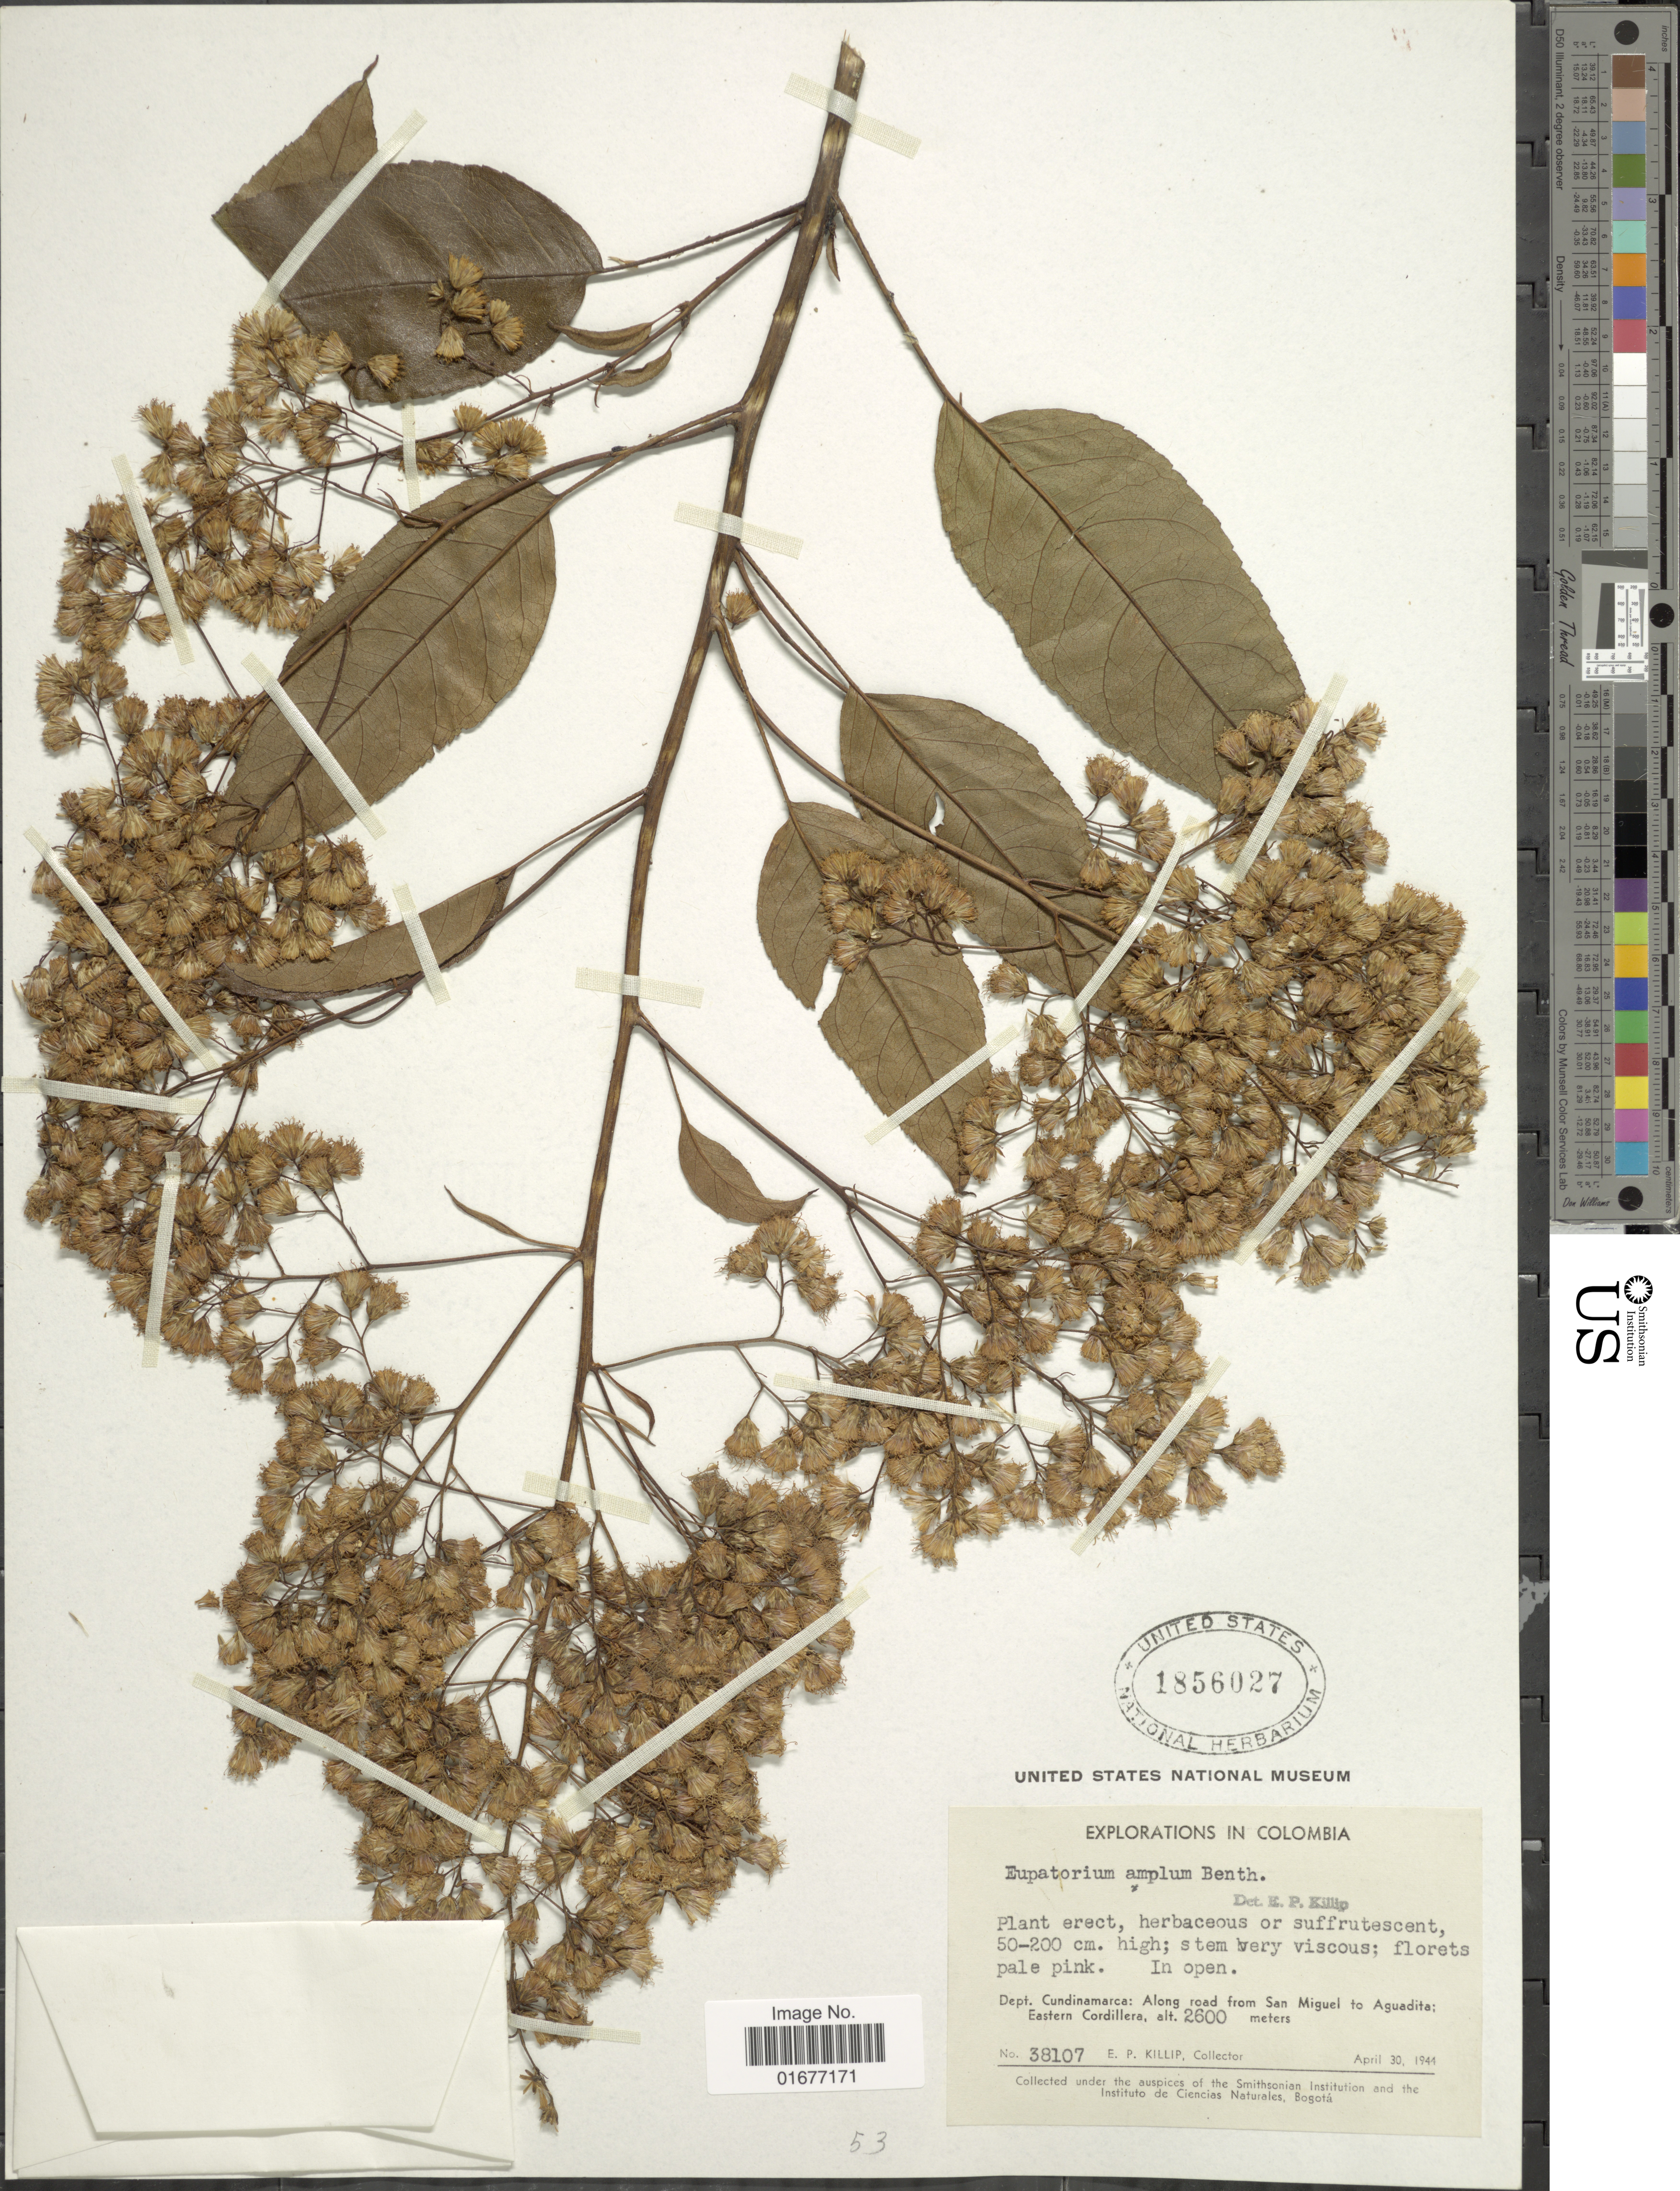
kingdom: Plantae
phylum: Tracheophyta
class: Magnoliopsida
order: Asterales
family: Asteraceae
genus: Ageratina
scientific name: Ageratina ampla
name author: (Benth.) R.M. King & H. Rob.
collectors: E. P. Killip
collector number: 38107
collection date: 1944-04-30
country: Colombia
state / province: Cundinamarca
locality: Along road from San Miguel to Aguadita; Eastern Cordillera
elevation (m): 2600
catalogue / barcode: US 1856027